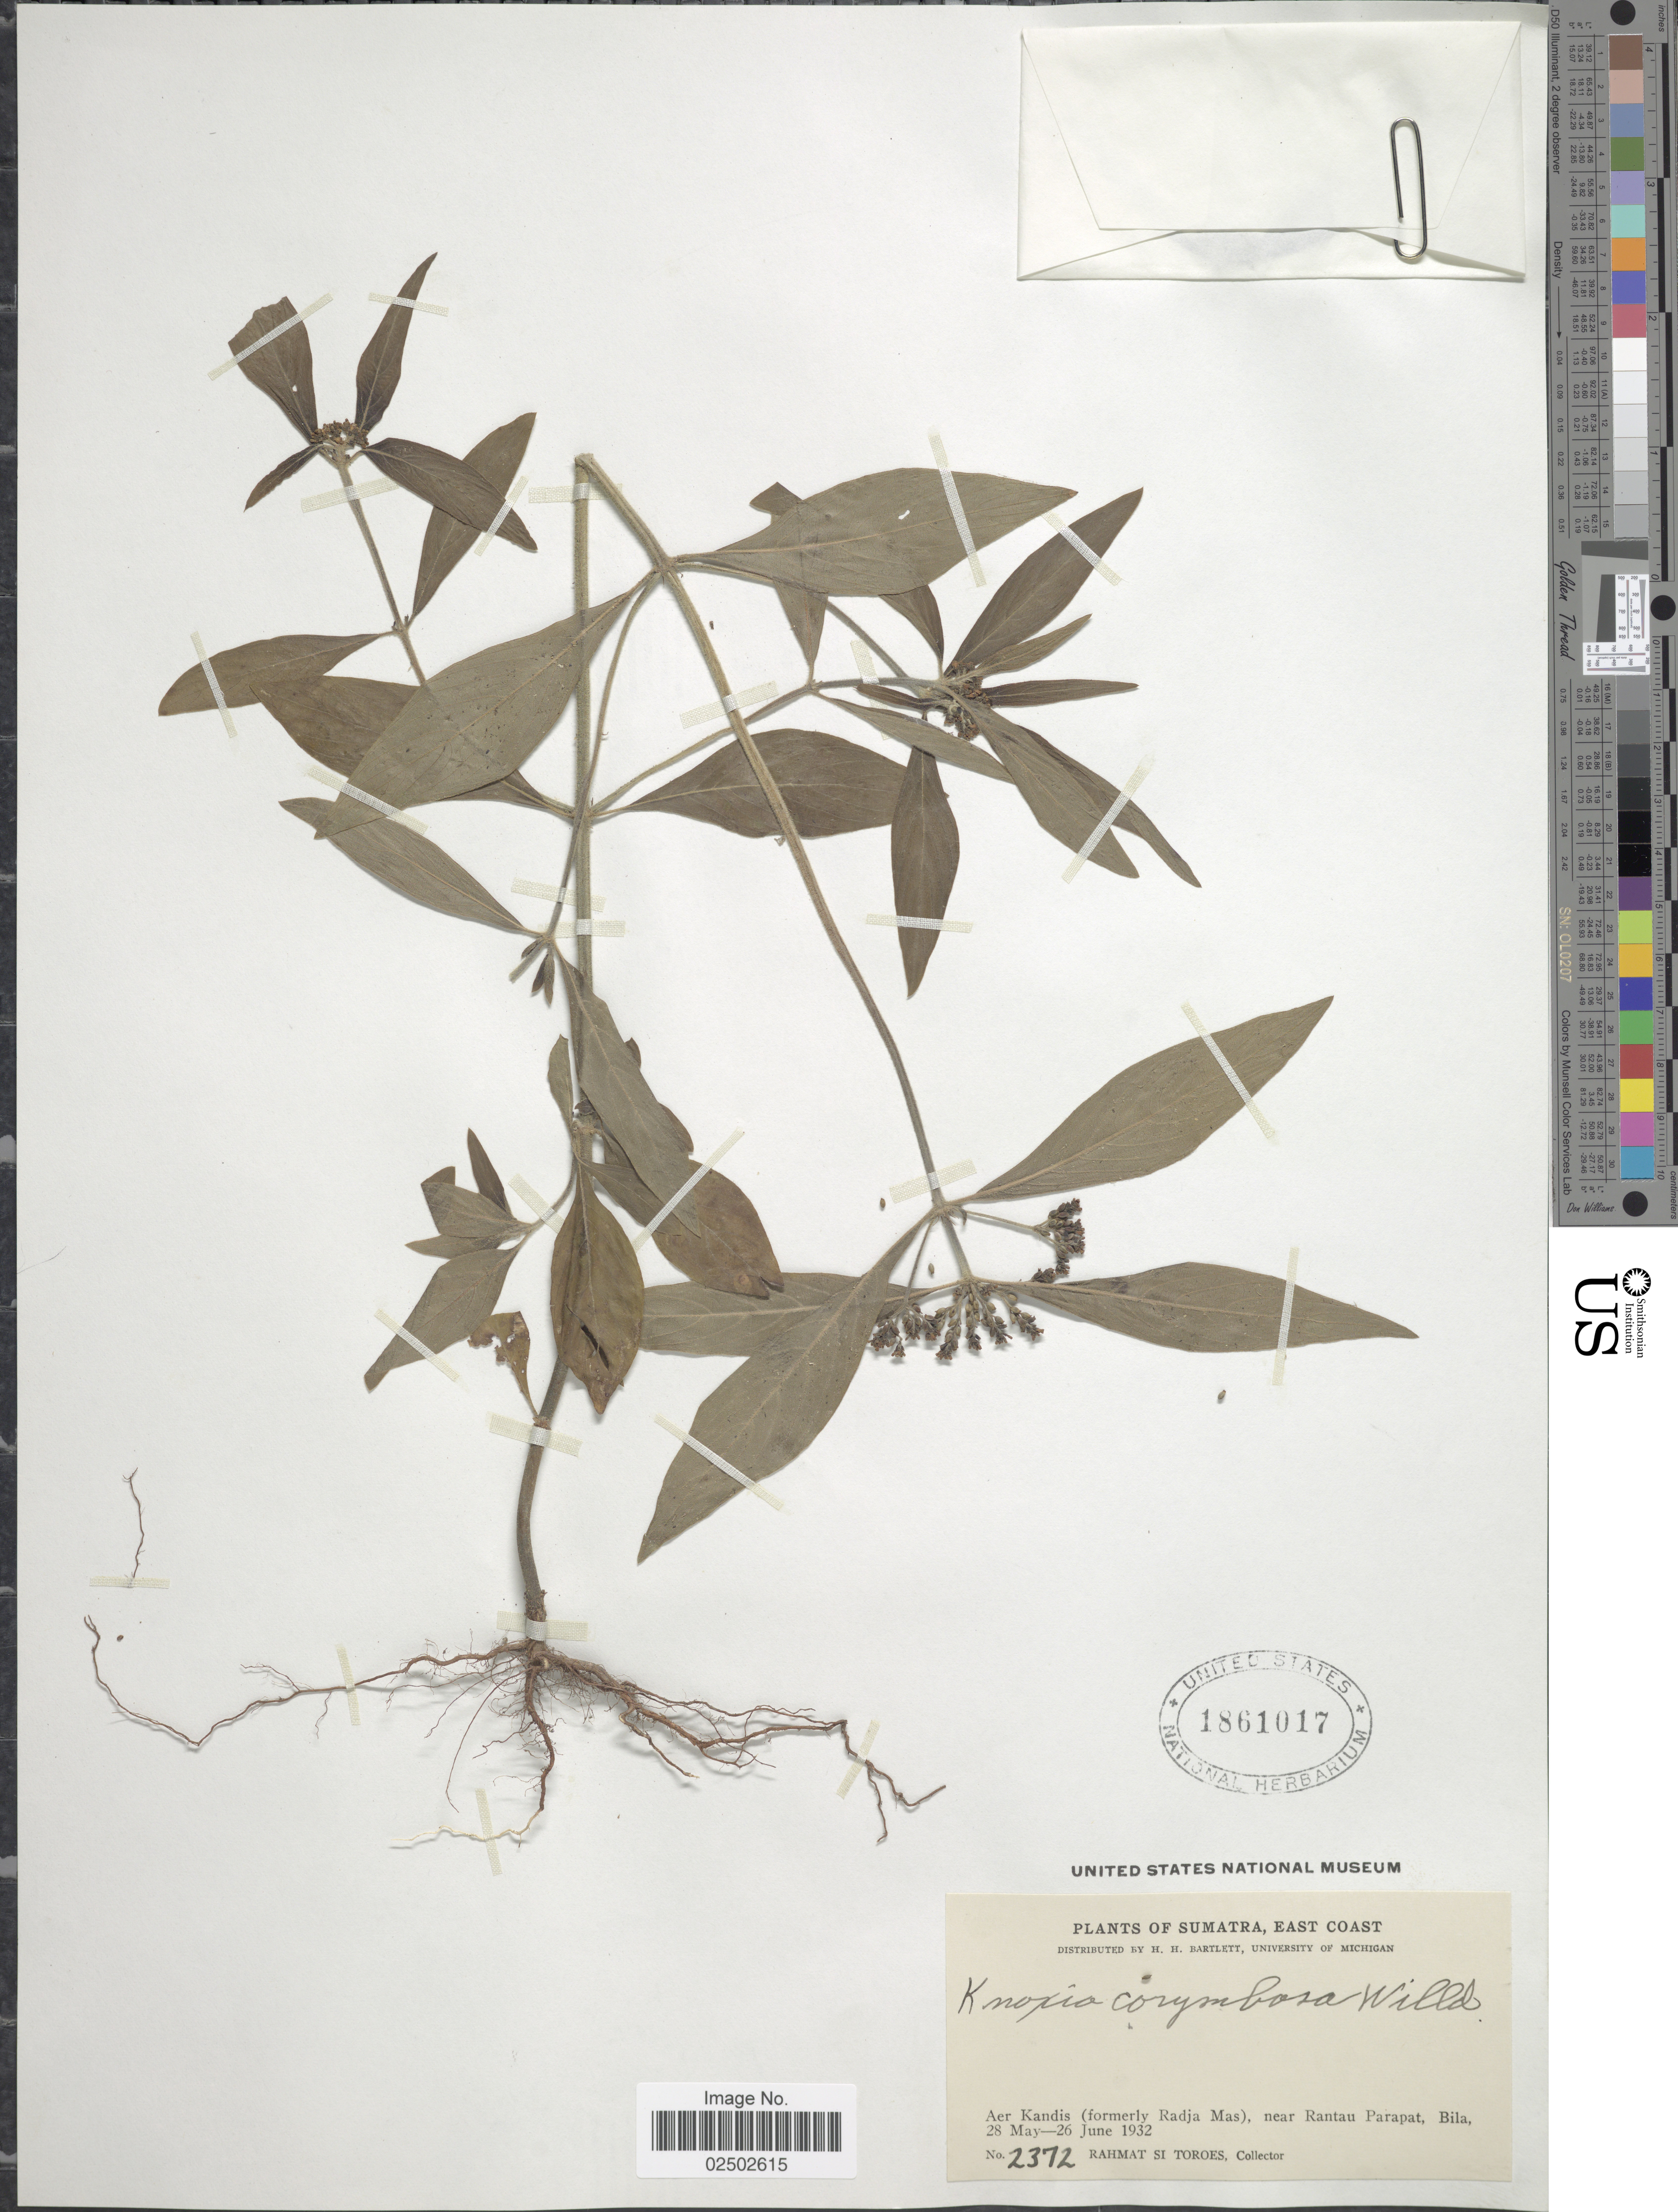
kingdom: Plantae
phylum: Tracheophyta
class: Magnoliopsida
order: Gentianales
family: Rubiaceae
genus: Knoxia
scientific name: Knoxia corymbosa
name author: Willd.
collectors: Rahmat Si Boeea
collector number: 2372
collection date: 1932-05-28/1932-06-26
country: Indonesia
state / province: Sumatra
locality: East Coast. Aer Kandis (formerly Radja Mas), near Rantau Parapat, Bila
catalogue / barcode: US 1861017